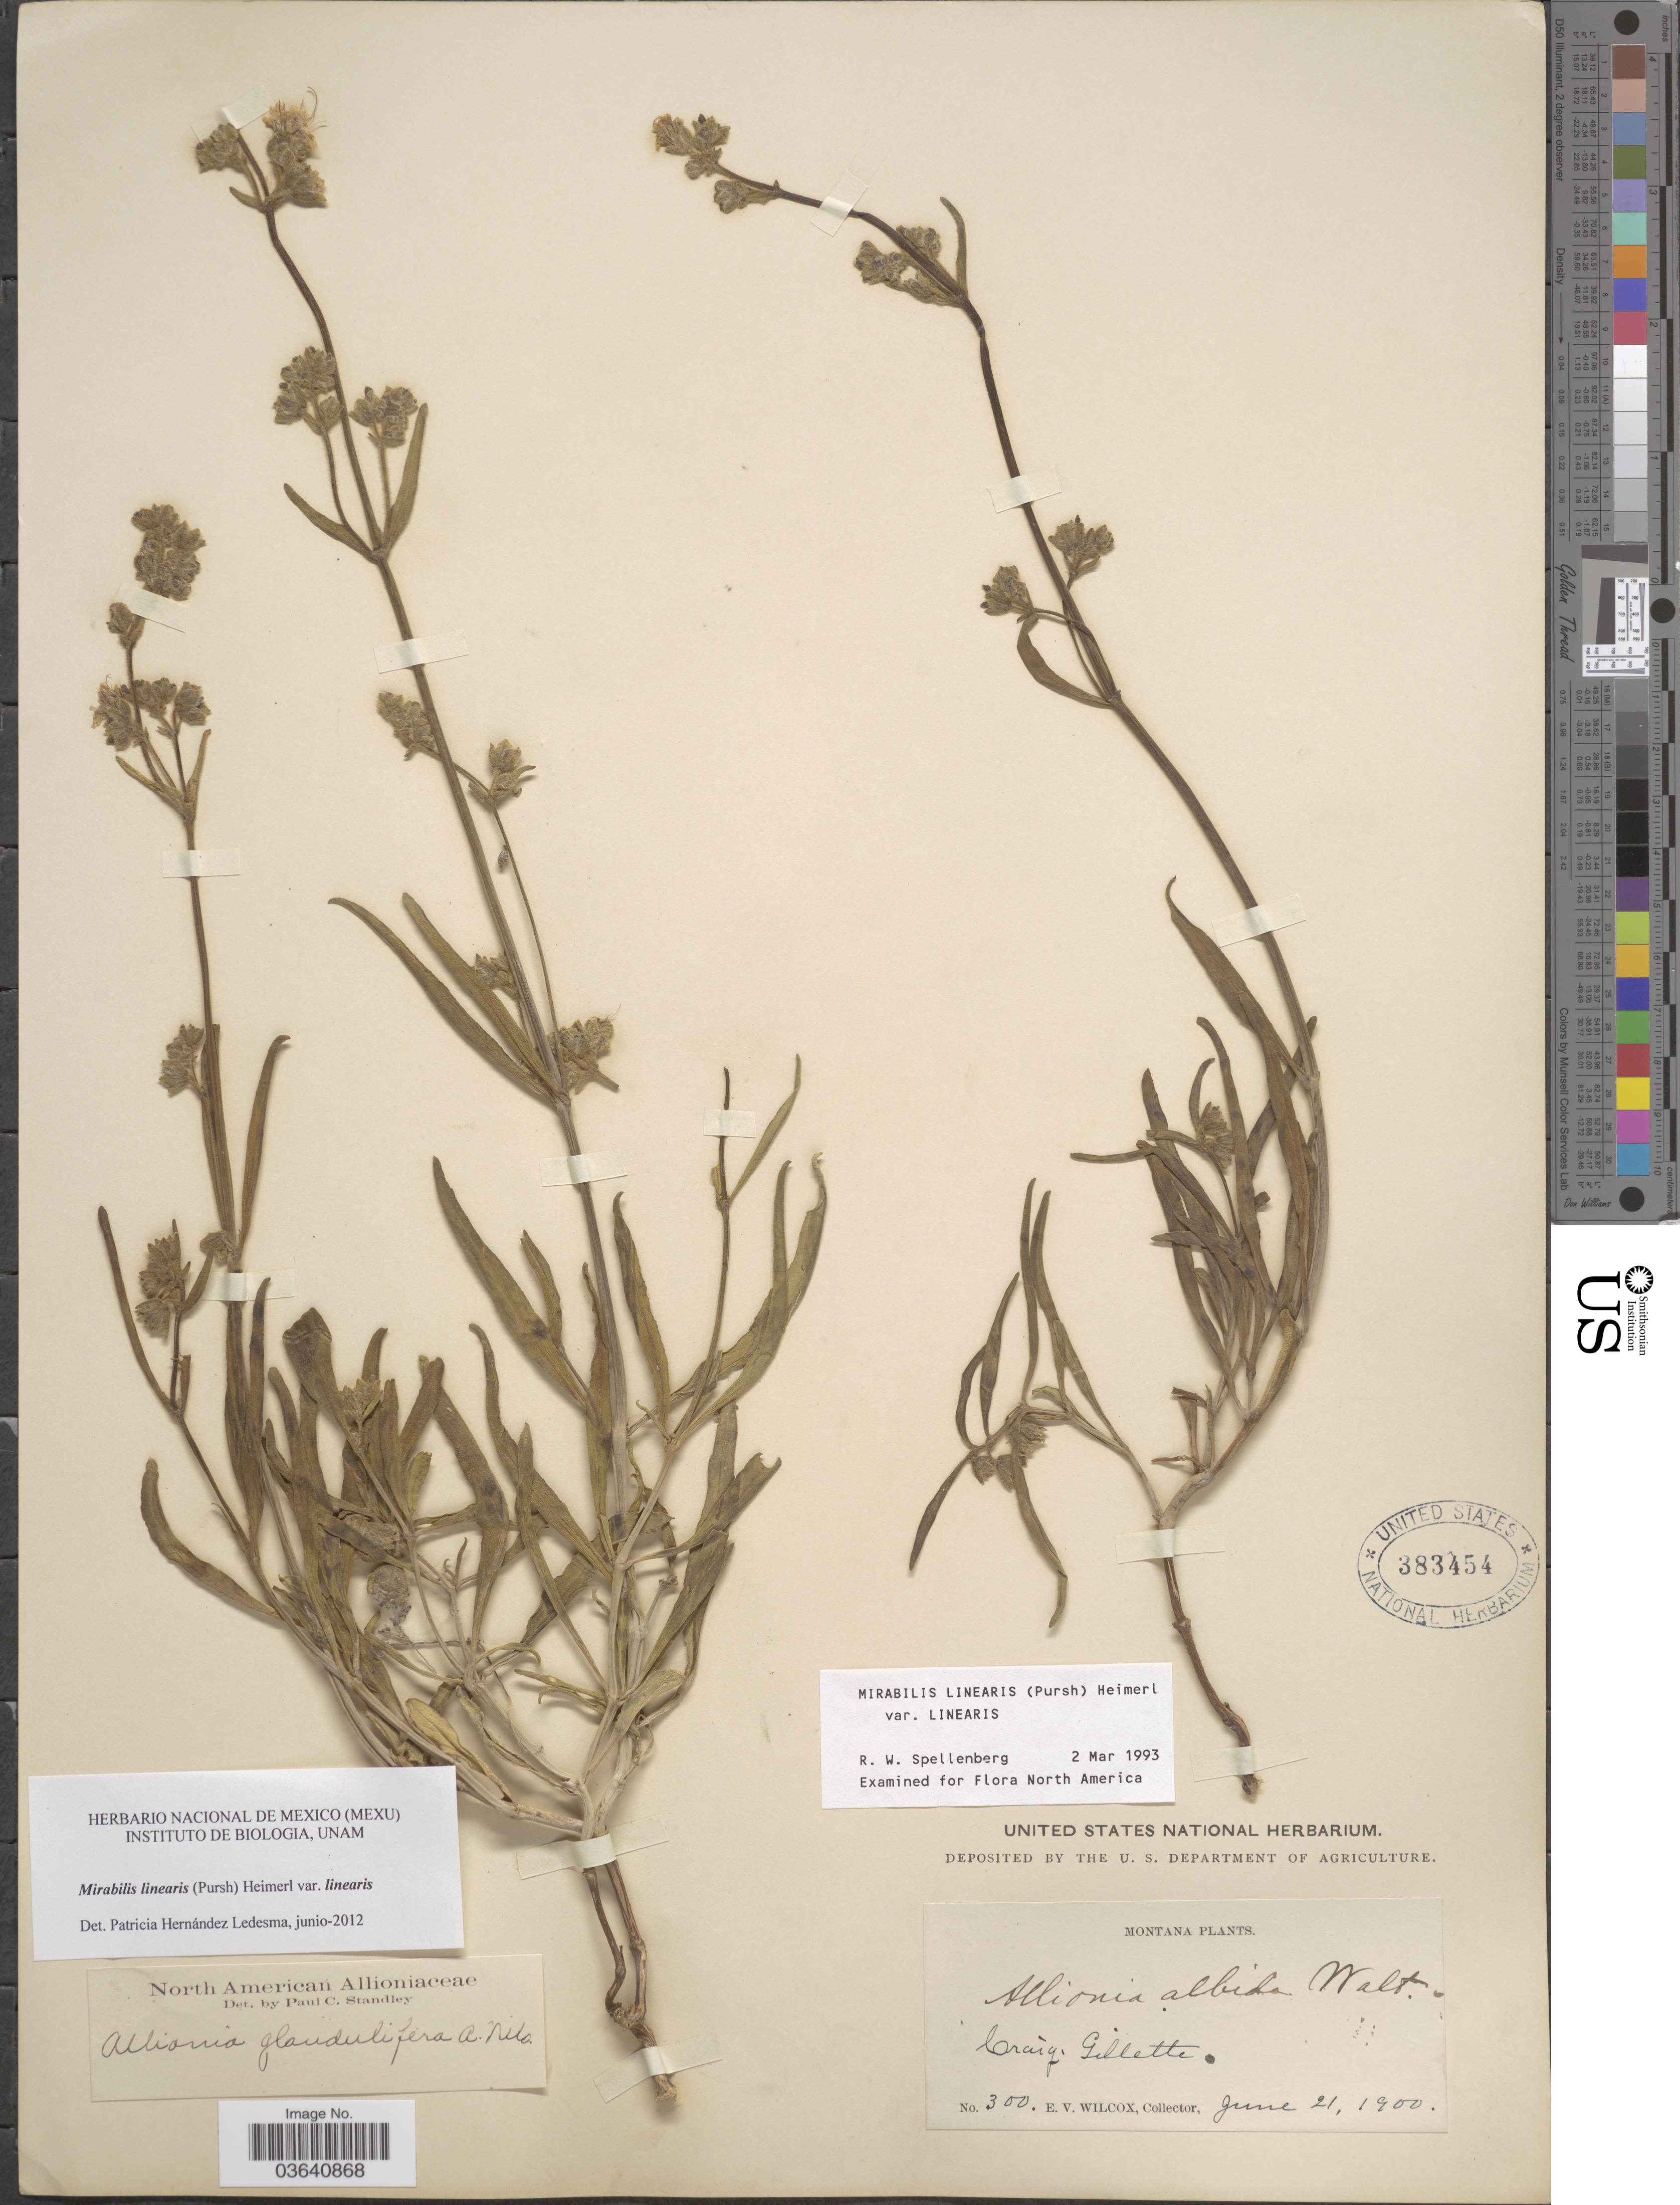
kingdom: Plantae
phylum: Tracheophyta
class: Magnoliopsida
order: Caryophyllales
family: Nyctaginaceae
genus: Mirabilis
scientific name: Mirabilis linearis var. linearis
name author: (Pursh) Heimerl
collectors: E. V. Wilcox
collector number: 300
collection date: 1900-06-21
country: United States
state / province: Montana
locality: Craig Gillette.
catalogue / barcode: US 383454